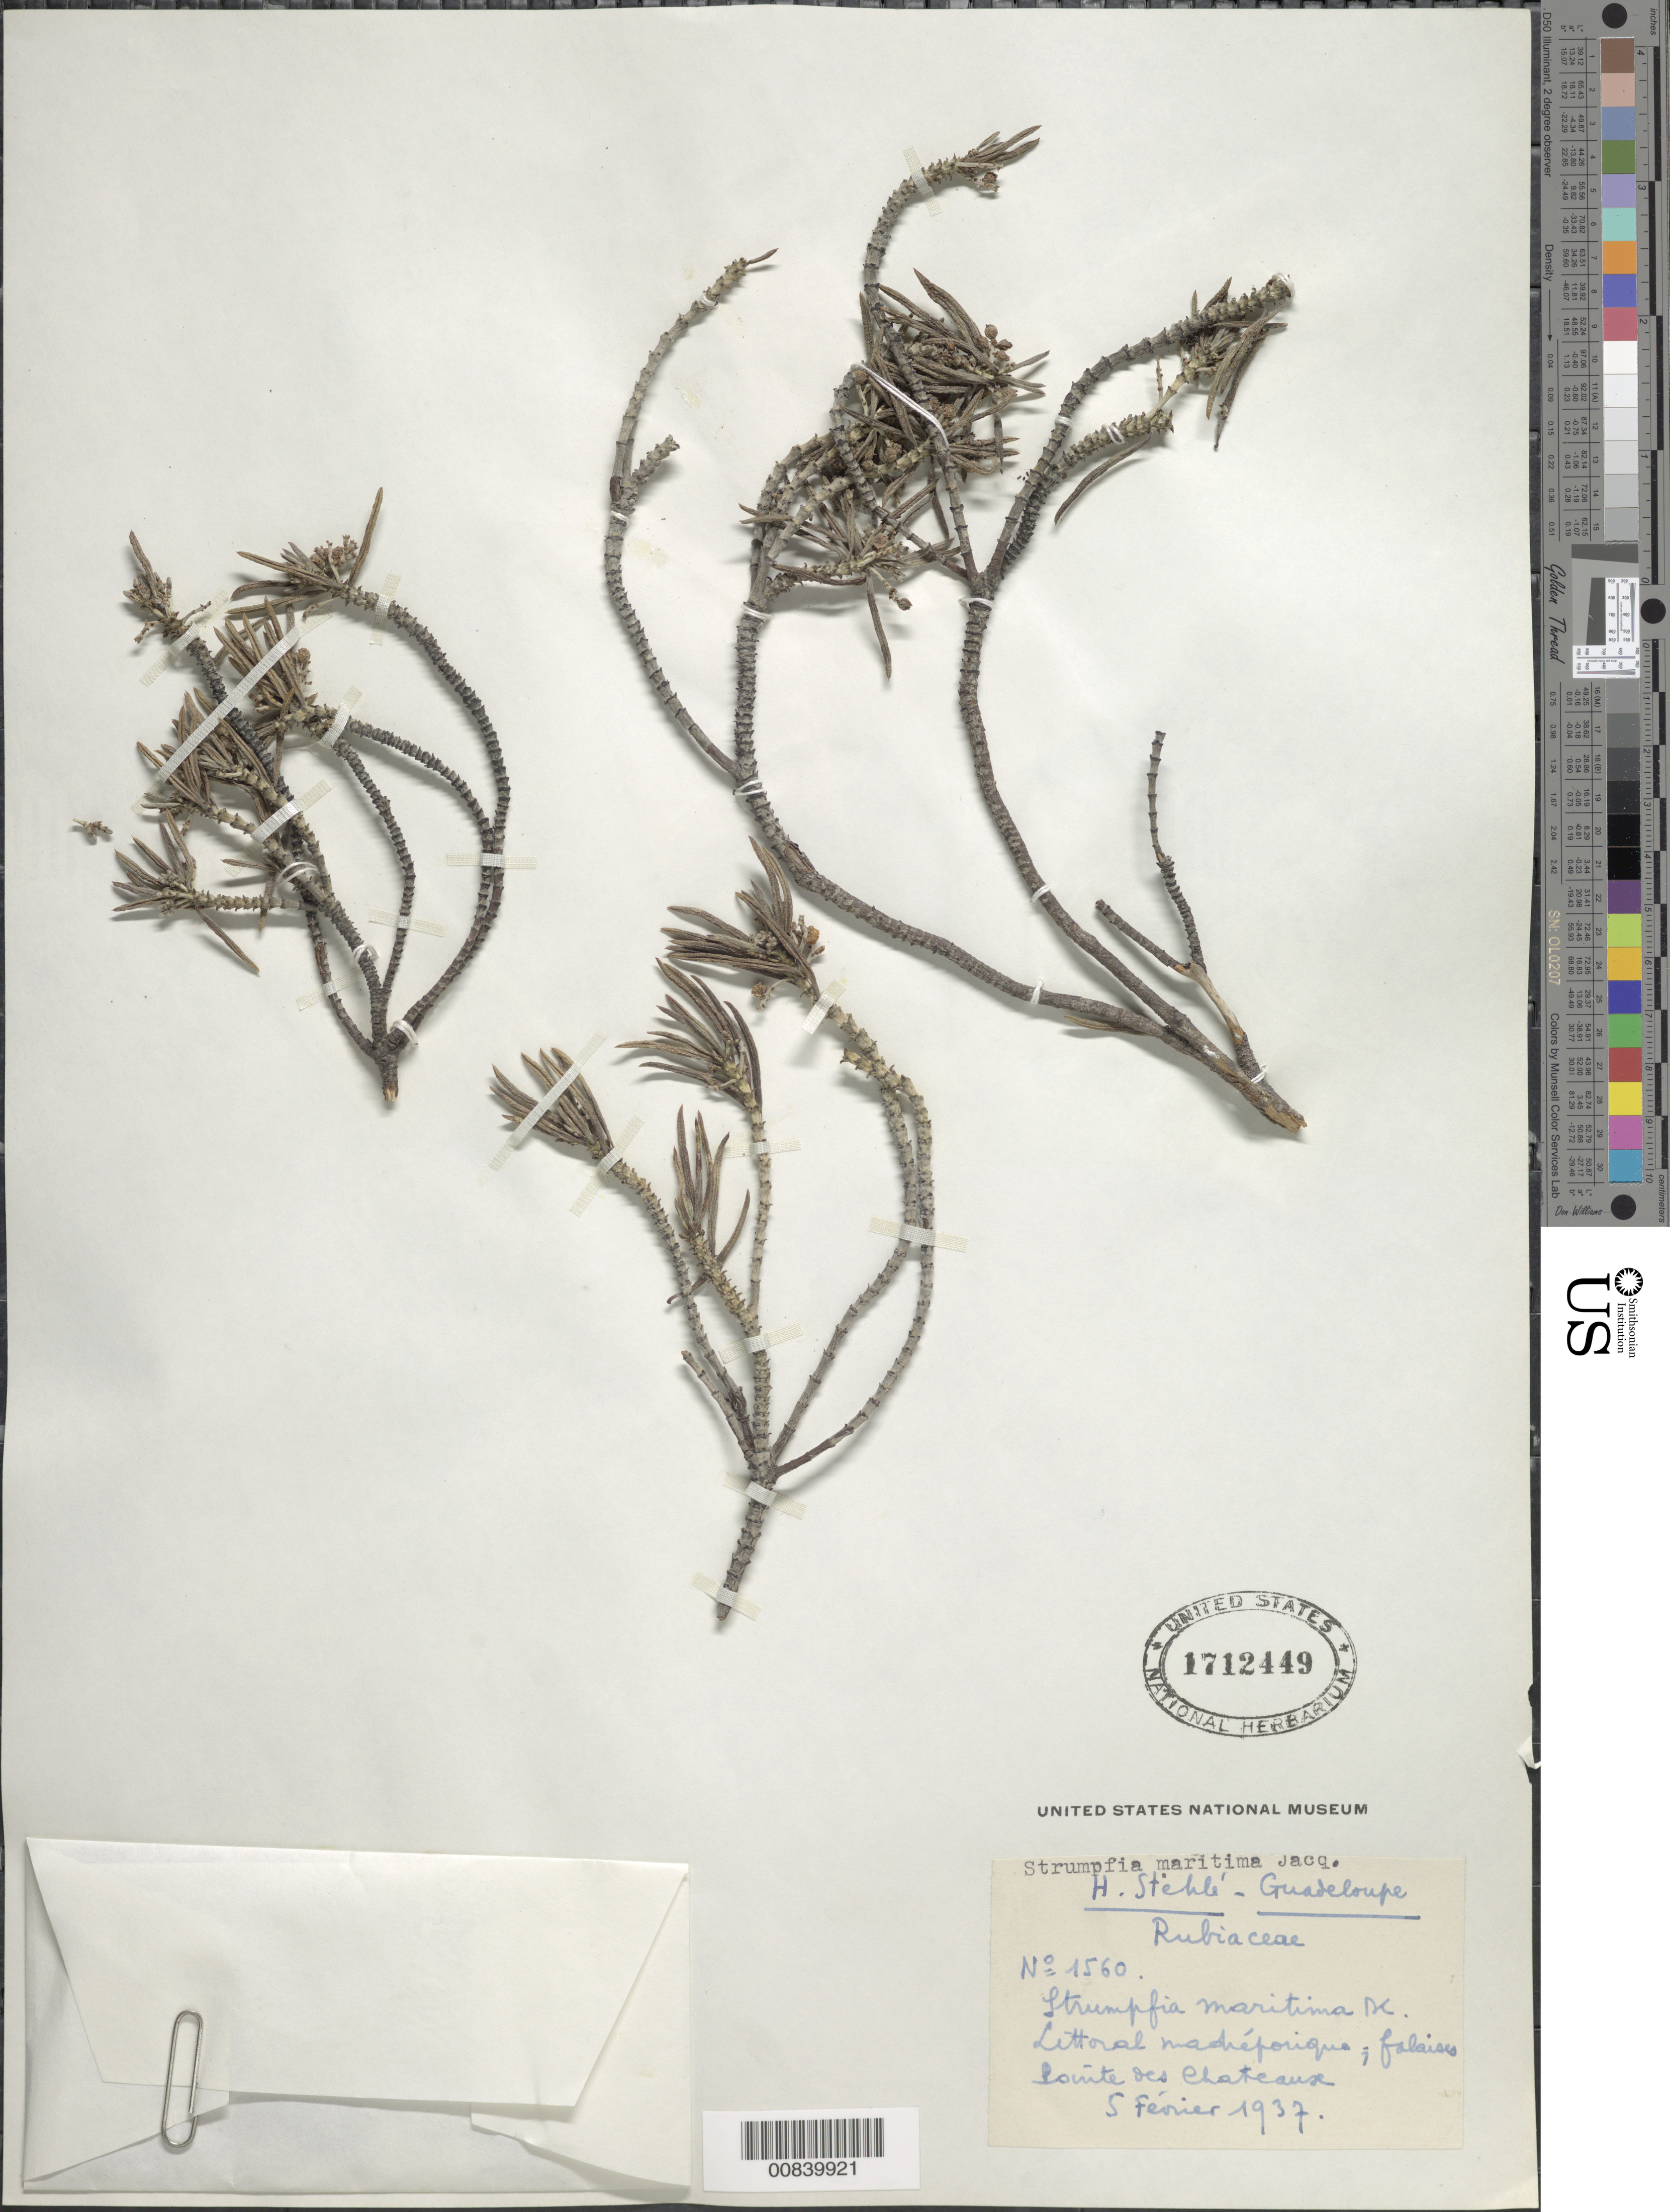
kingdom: Plantae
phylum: Tracheophyta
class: Magnoliopsida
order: Gentianales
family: Rubiaceae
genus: Strumpfia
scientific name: Strumpfia maritima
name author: Jacq.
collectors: H. Stehlé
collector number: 1560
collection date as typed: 05 Feb 1937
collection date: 1937-02-05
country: Guadeloupe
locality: Pointe des Chateaux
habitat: Littoral madréforique; falaises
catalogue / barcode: US 1712449